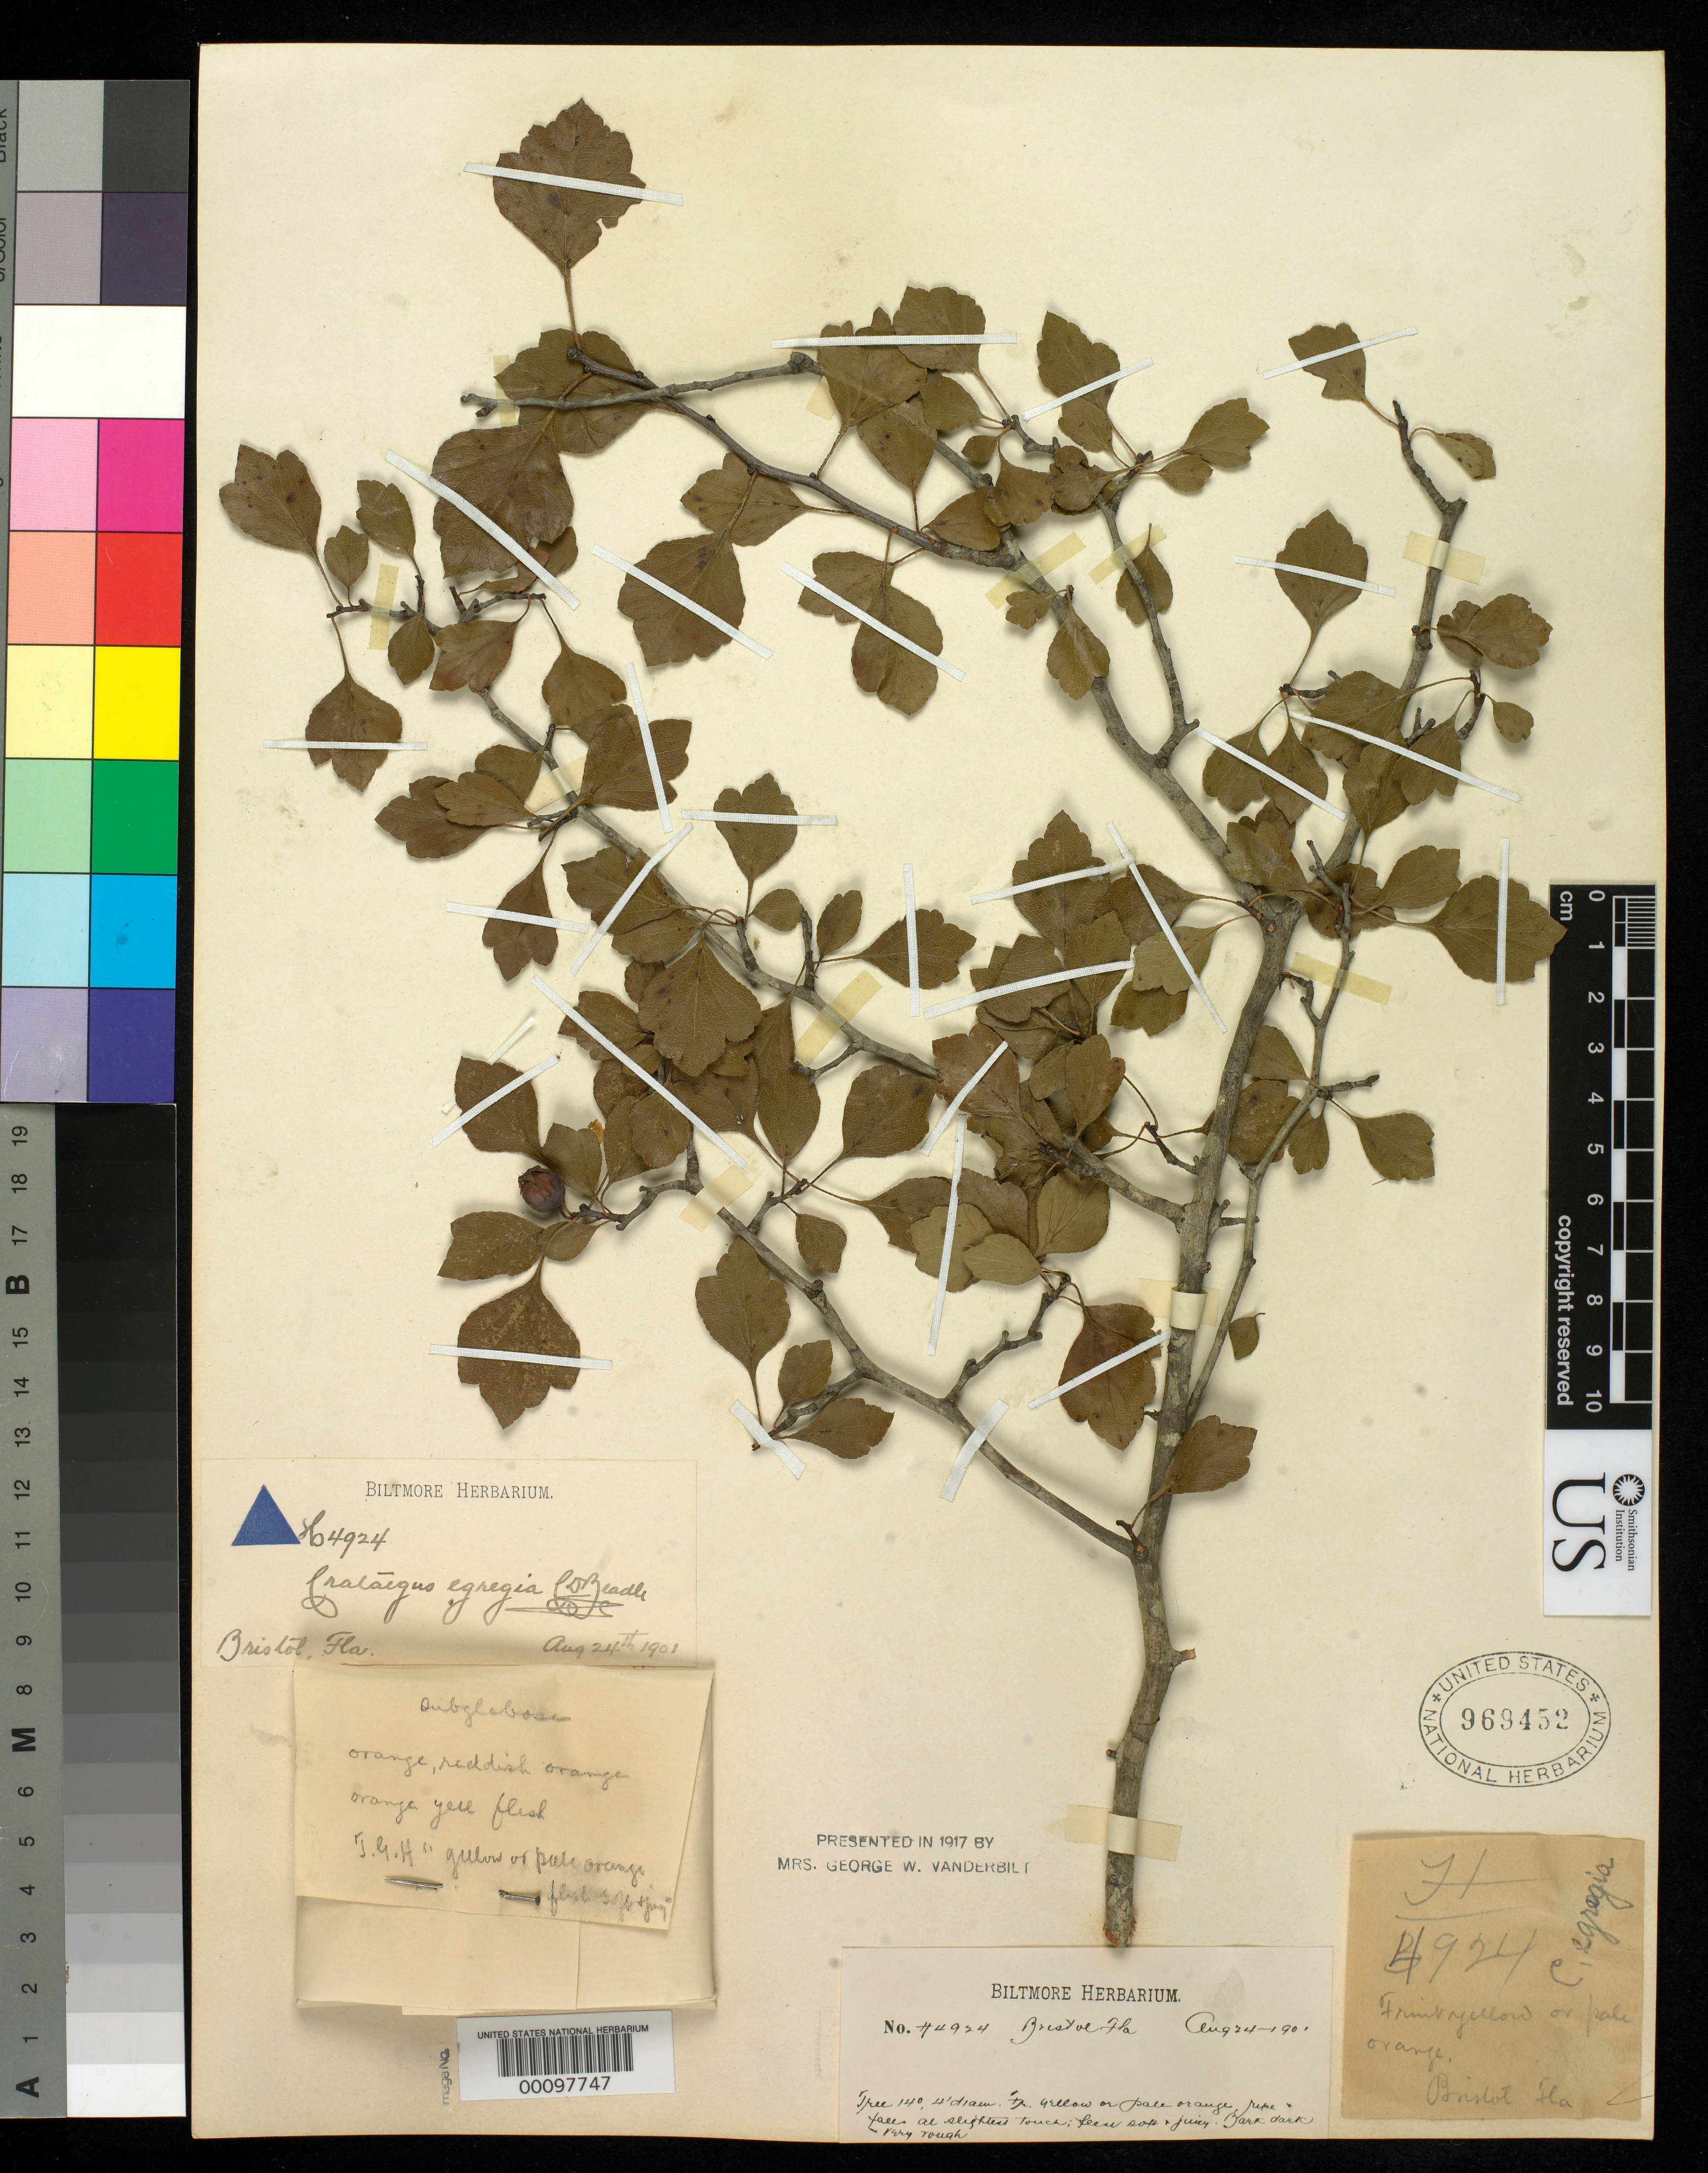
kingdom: Plantae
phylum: Tracheophyta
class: Magnoliopsida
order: Rosales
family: Rosaceae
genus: Crataegus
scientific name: Crataegus egregia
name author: Beadle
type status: Holotype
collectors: ex herb. Biltmore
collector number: H 4924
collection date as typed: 24 Aug 1901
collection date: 1901-08-24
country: United States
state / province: Florida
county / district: Liberty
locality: Bristol.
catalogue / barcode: US 969452